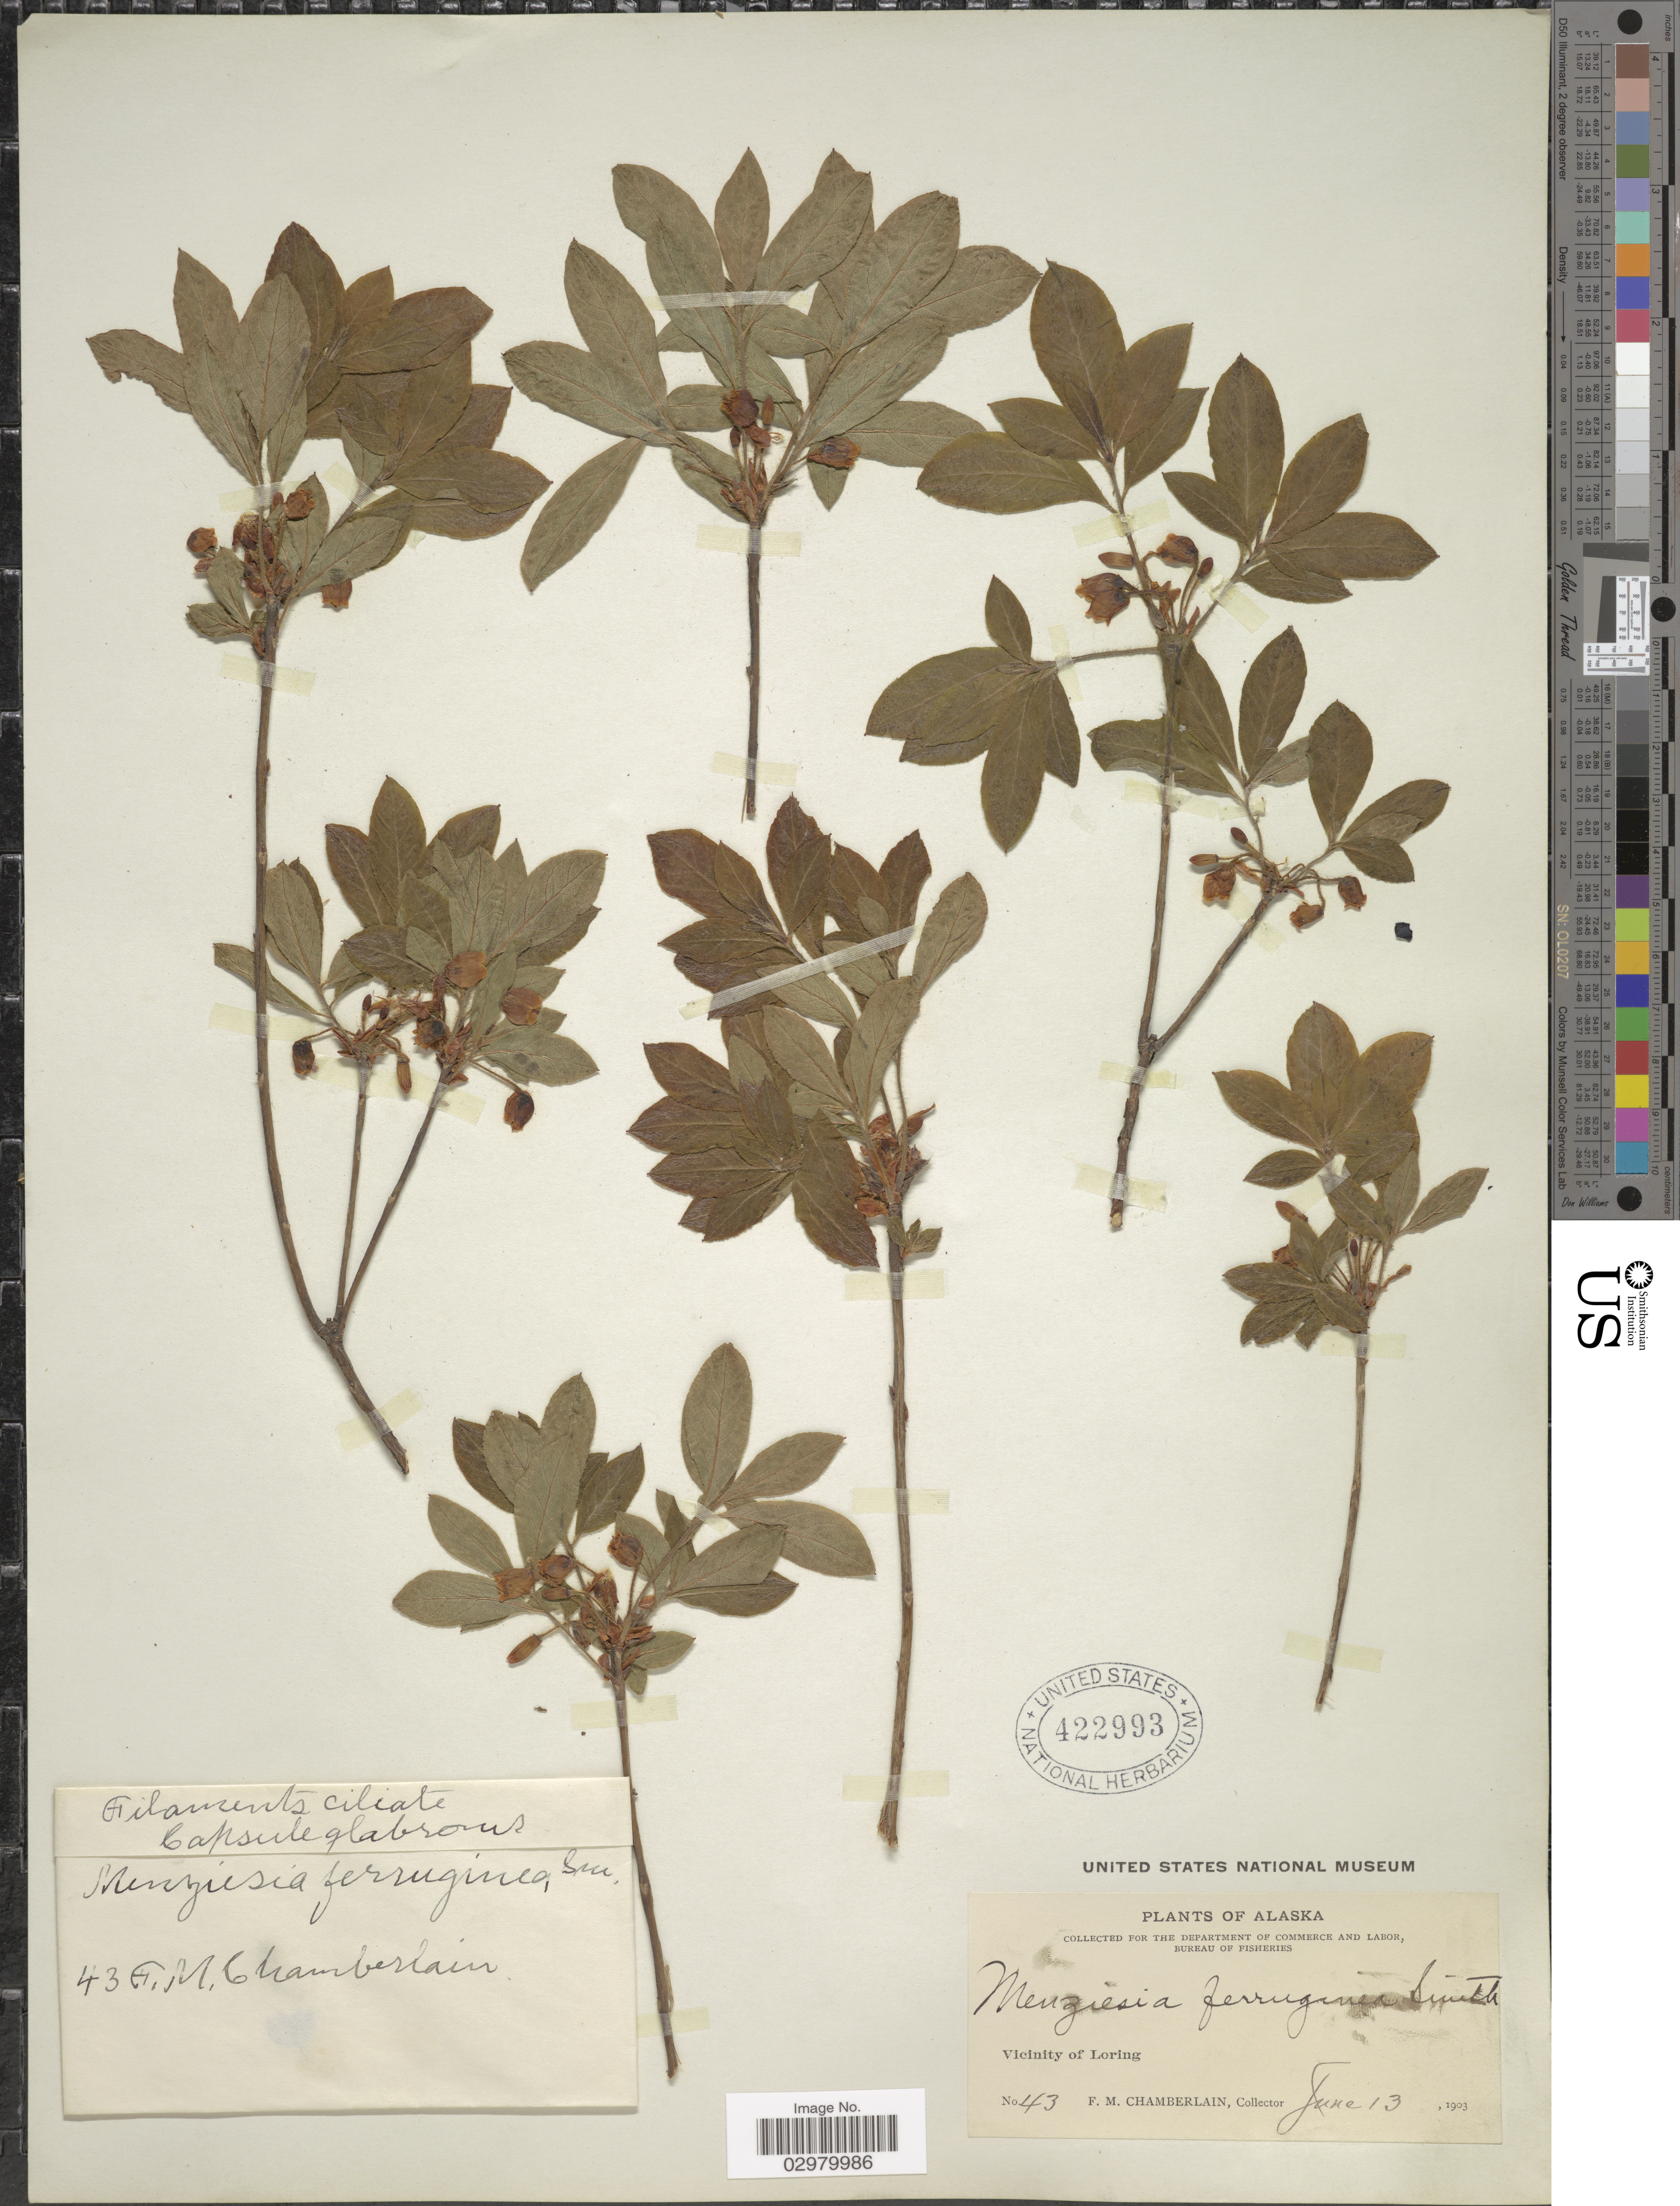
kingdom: Plantae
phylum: Tracheophyta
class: Magnoliopsida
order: Ericales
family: Ericaceae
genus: Menziesia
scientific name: Menziesia ferruginea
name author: Sm.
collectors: F. Chamberlain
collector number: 43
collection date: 1903-06-13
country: United States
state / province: Alaska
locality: Vicinity of Loring.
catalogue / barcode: US 422993